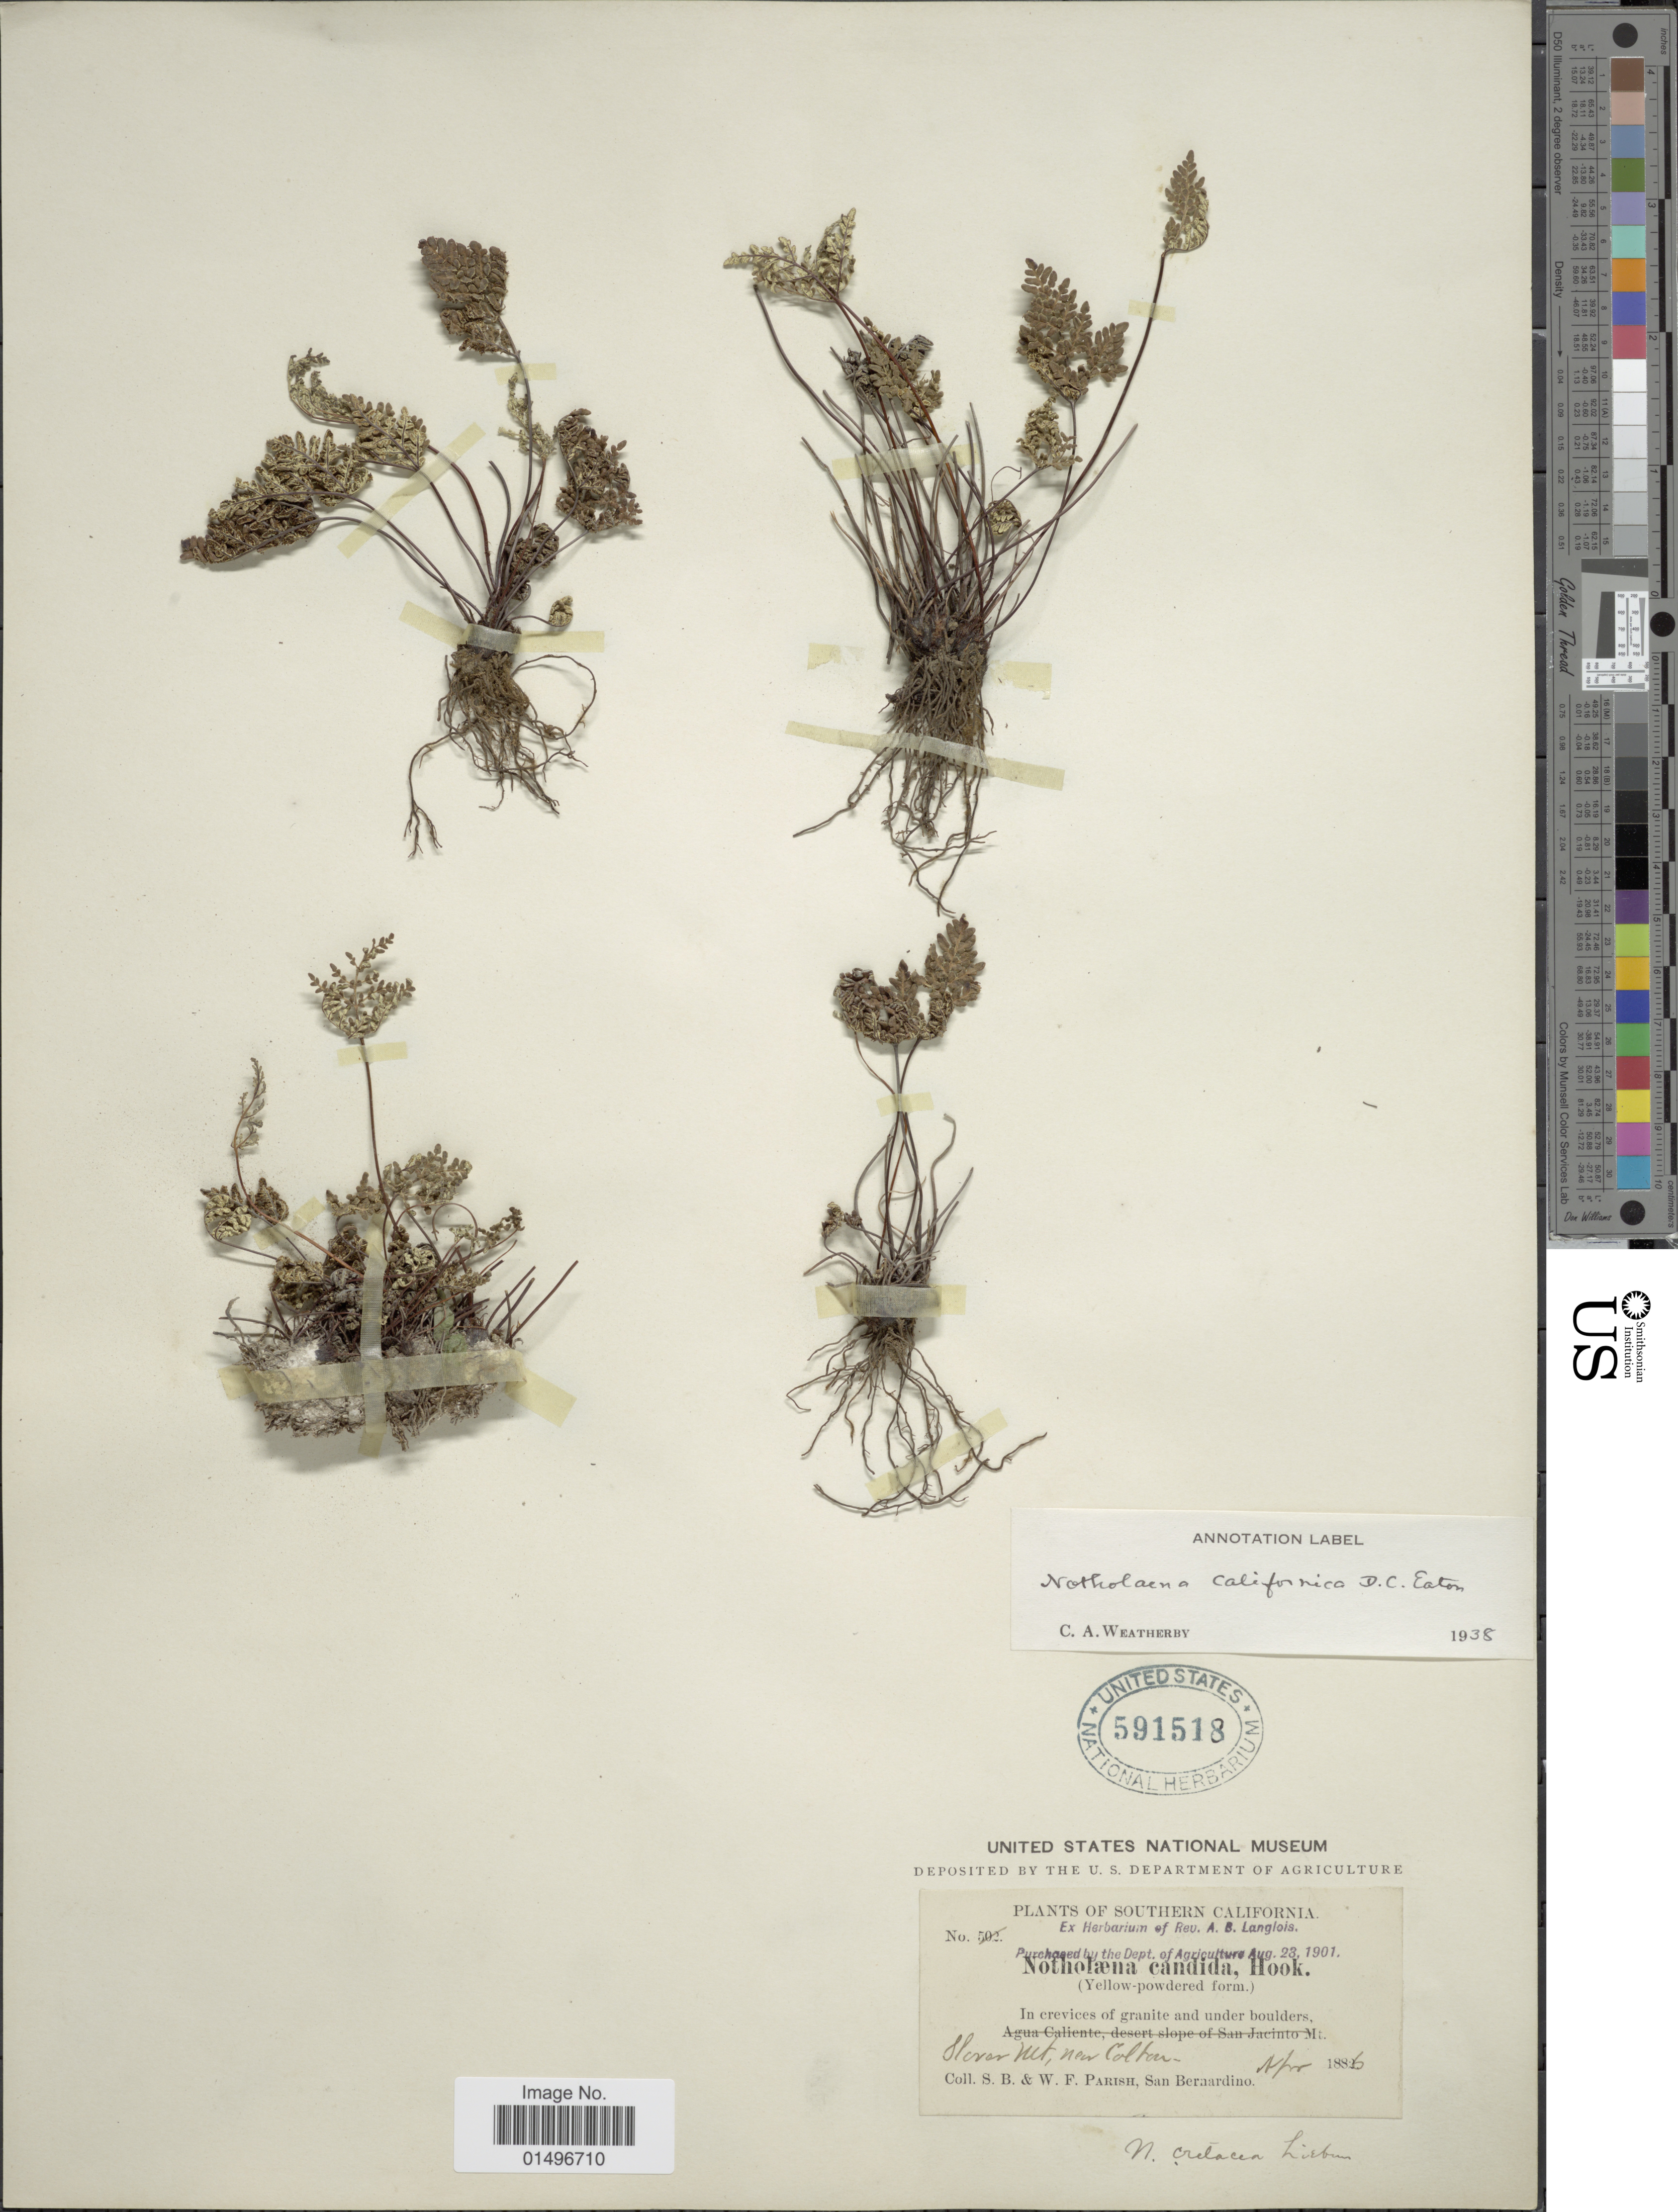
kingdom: Plantae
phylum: Tracheophyta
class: Polypodiopsida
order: Polypodiales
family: Pteridaceae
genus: Aspidotis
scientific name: Aspidotis californica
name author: (Hook.) Nutt. ex Copel.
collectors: S. B. Parish & W. F. Parish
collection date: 1886-04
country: United States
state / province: California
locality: Southern California, Slover Mt. near Colton.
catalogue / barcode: US 591518